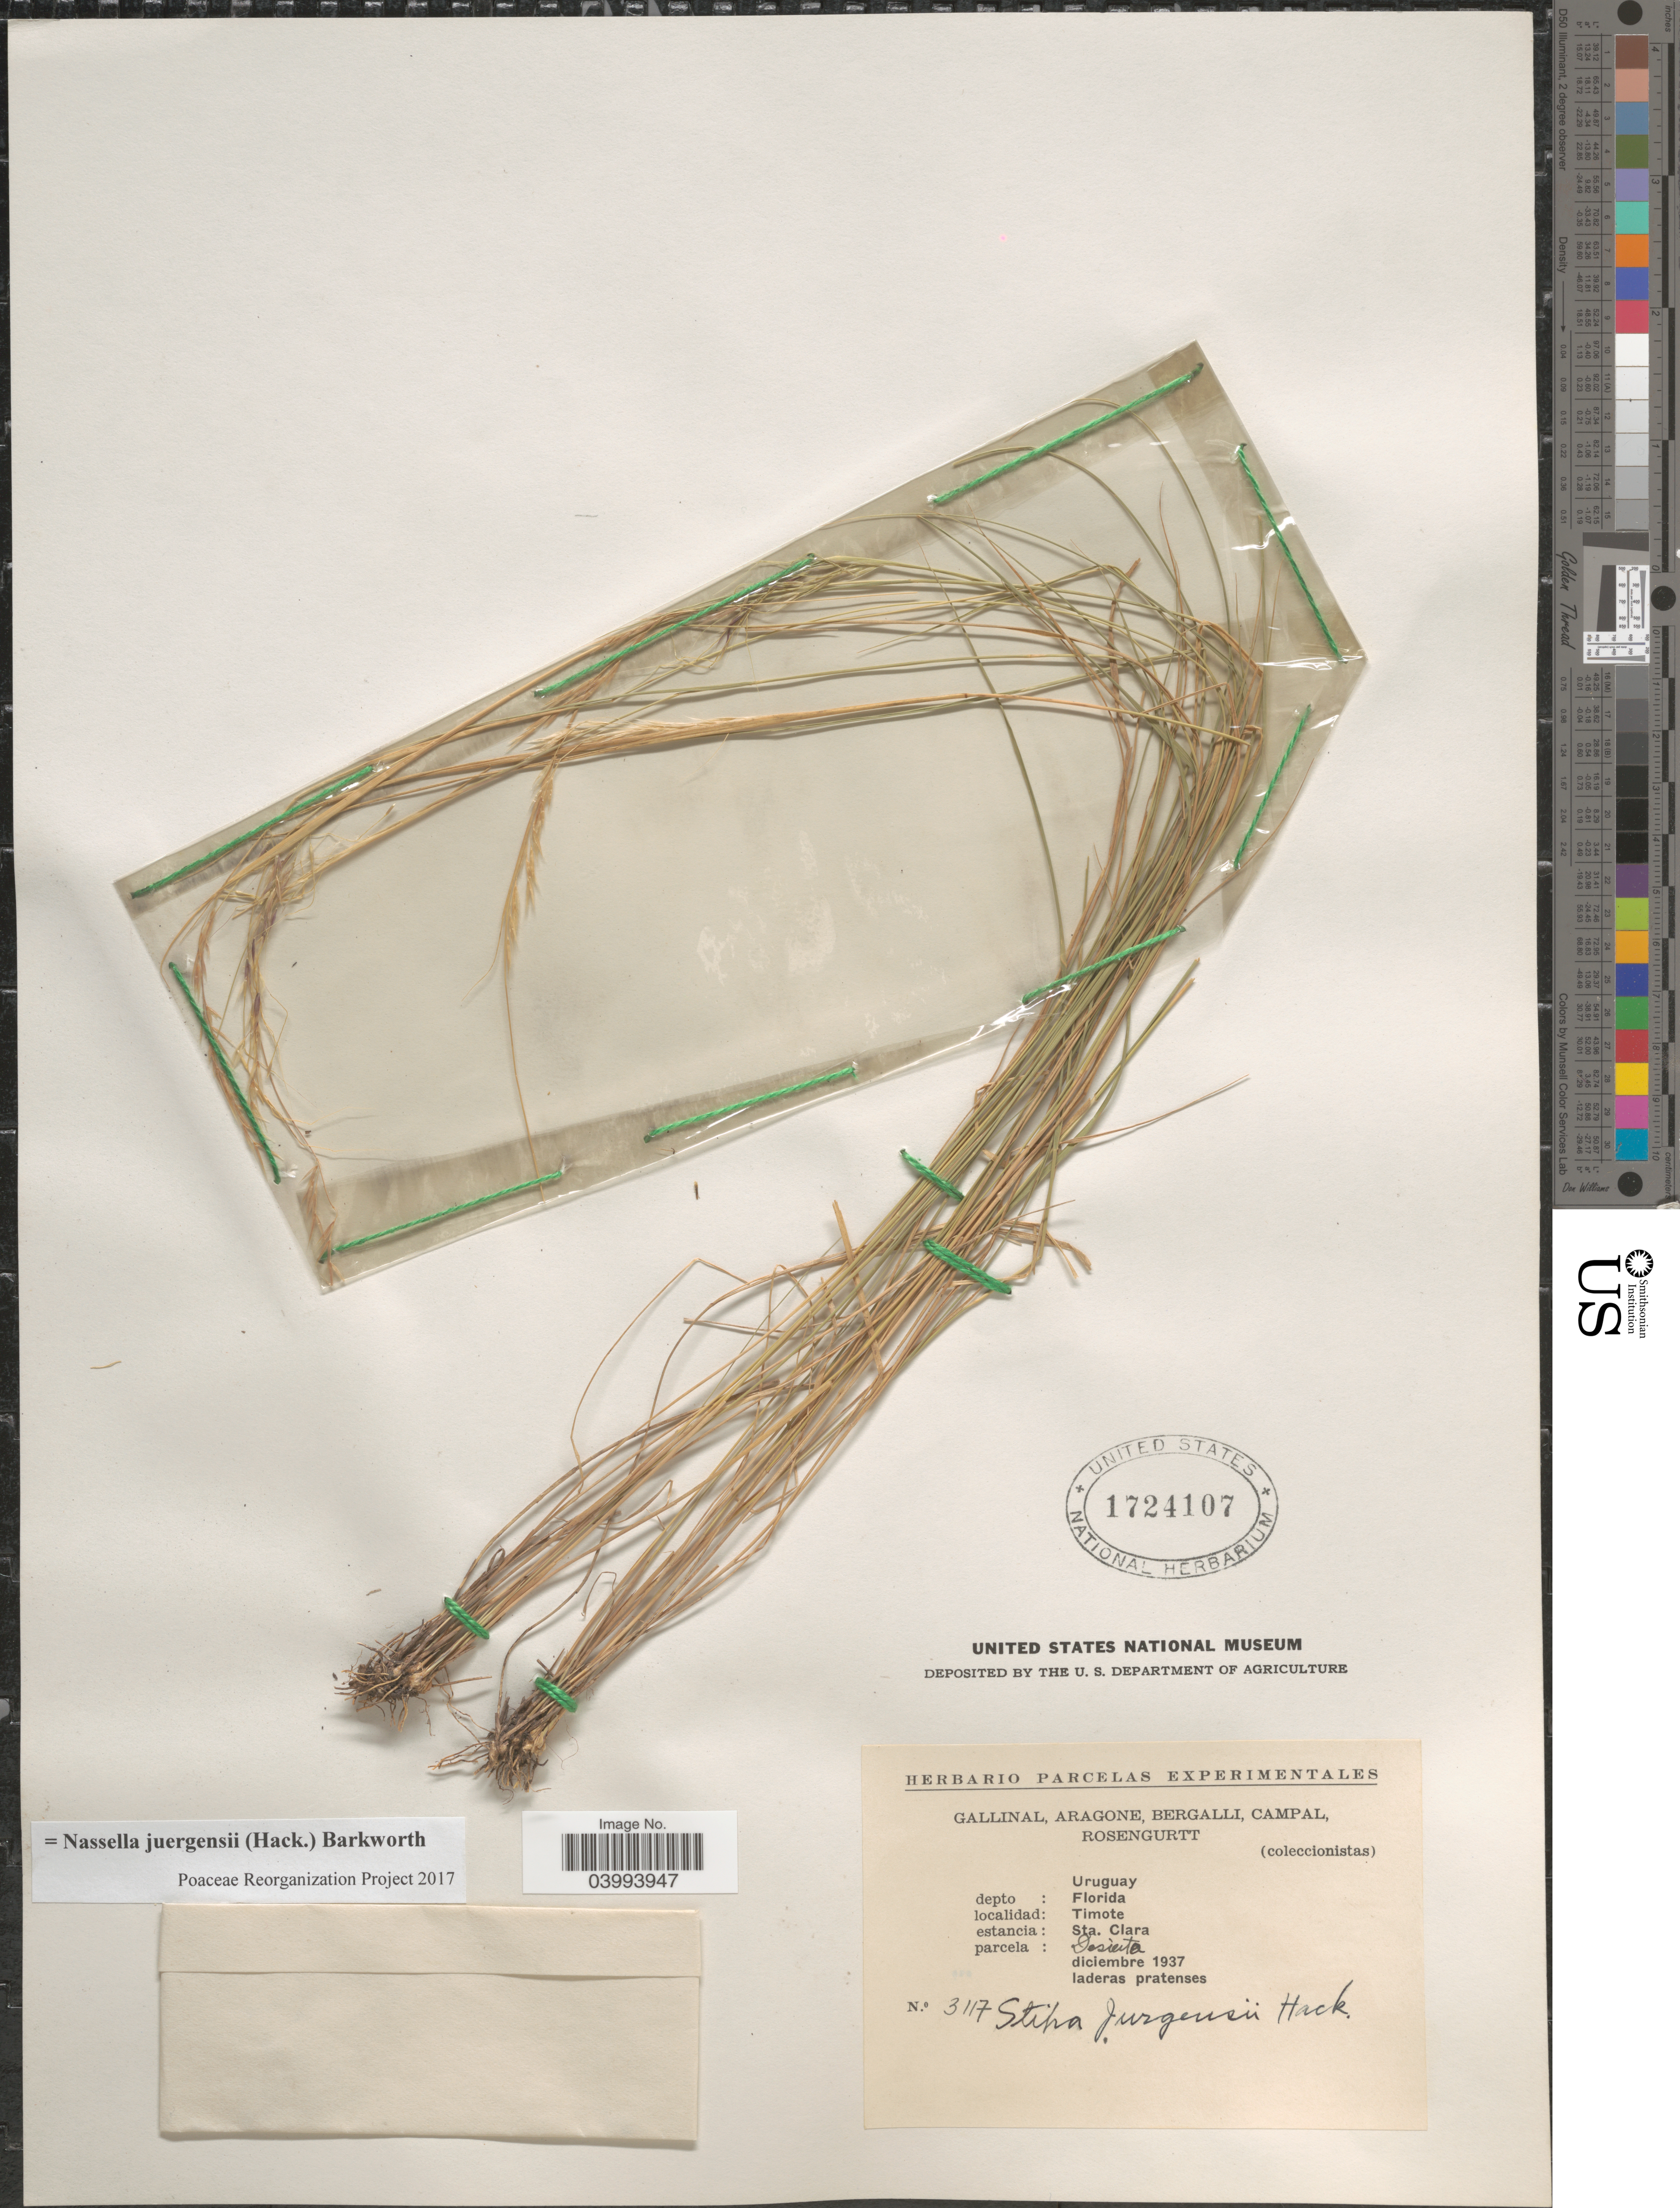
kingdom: Plantae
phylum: Tracheophyta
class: Liliopsida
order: Poales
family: Poaceae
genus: Nassella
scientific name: Nassella juergensii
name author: (Hack.) Barkworth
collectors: -. Gallinal, -- Aragone, -- Bergalli, -- Campal & Rosengurtt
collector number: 3117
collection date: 1937-12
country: Uruguay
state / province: Florida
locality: Depto: Florida. Timote. Estancia: Sta. Clara. Parcela: Desierta.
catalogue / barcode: US 1724107